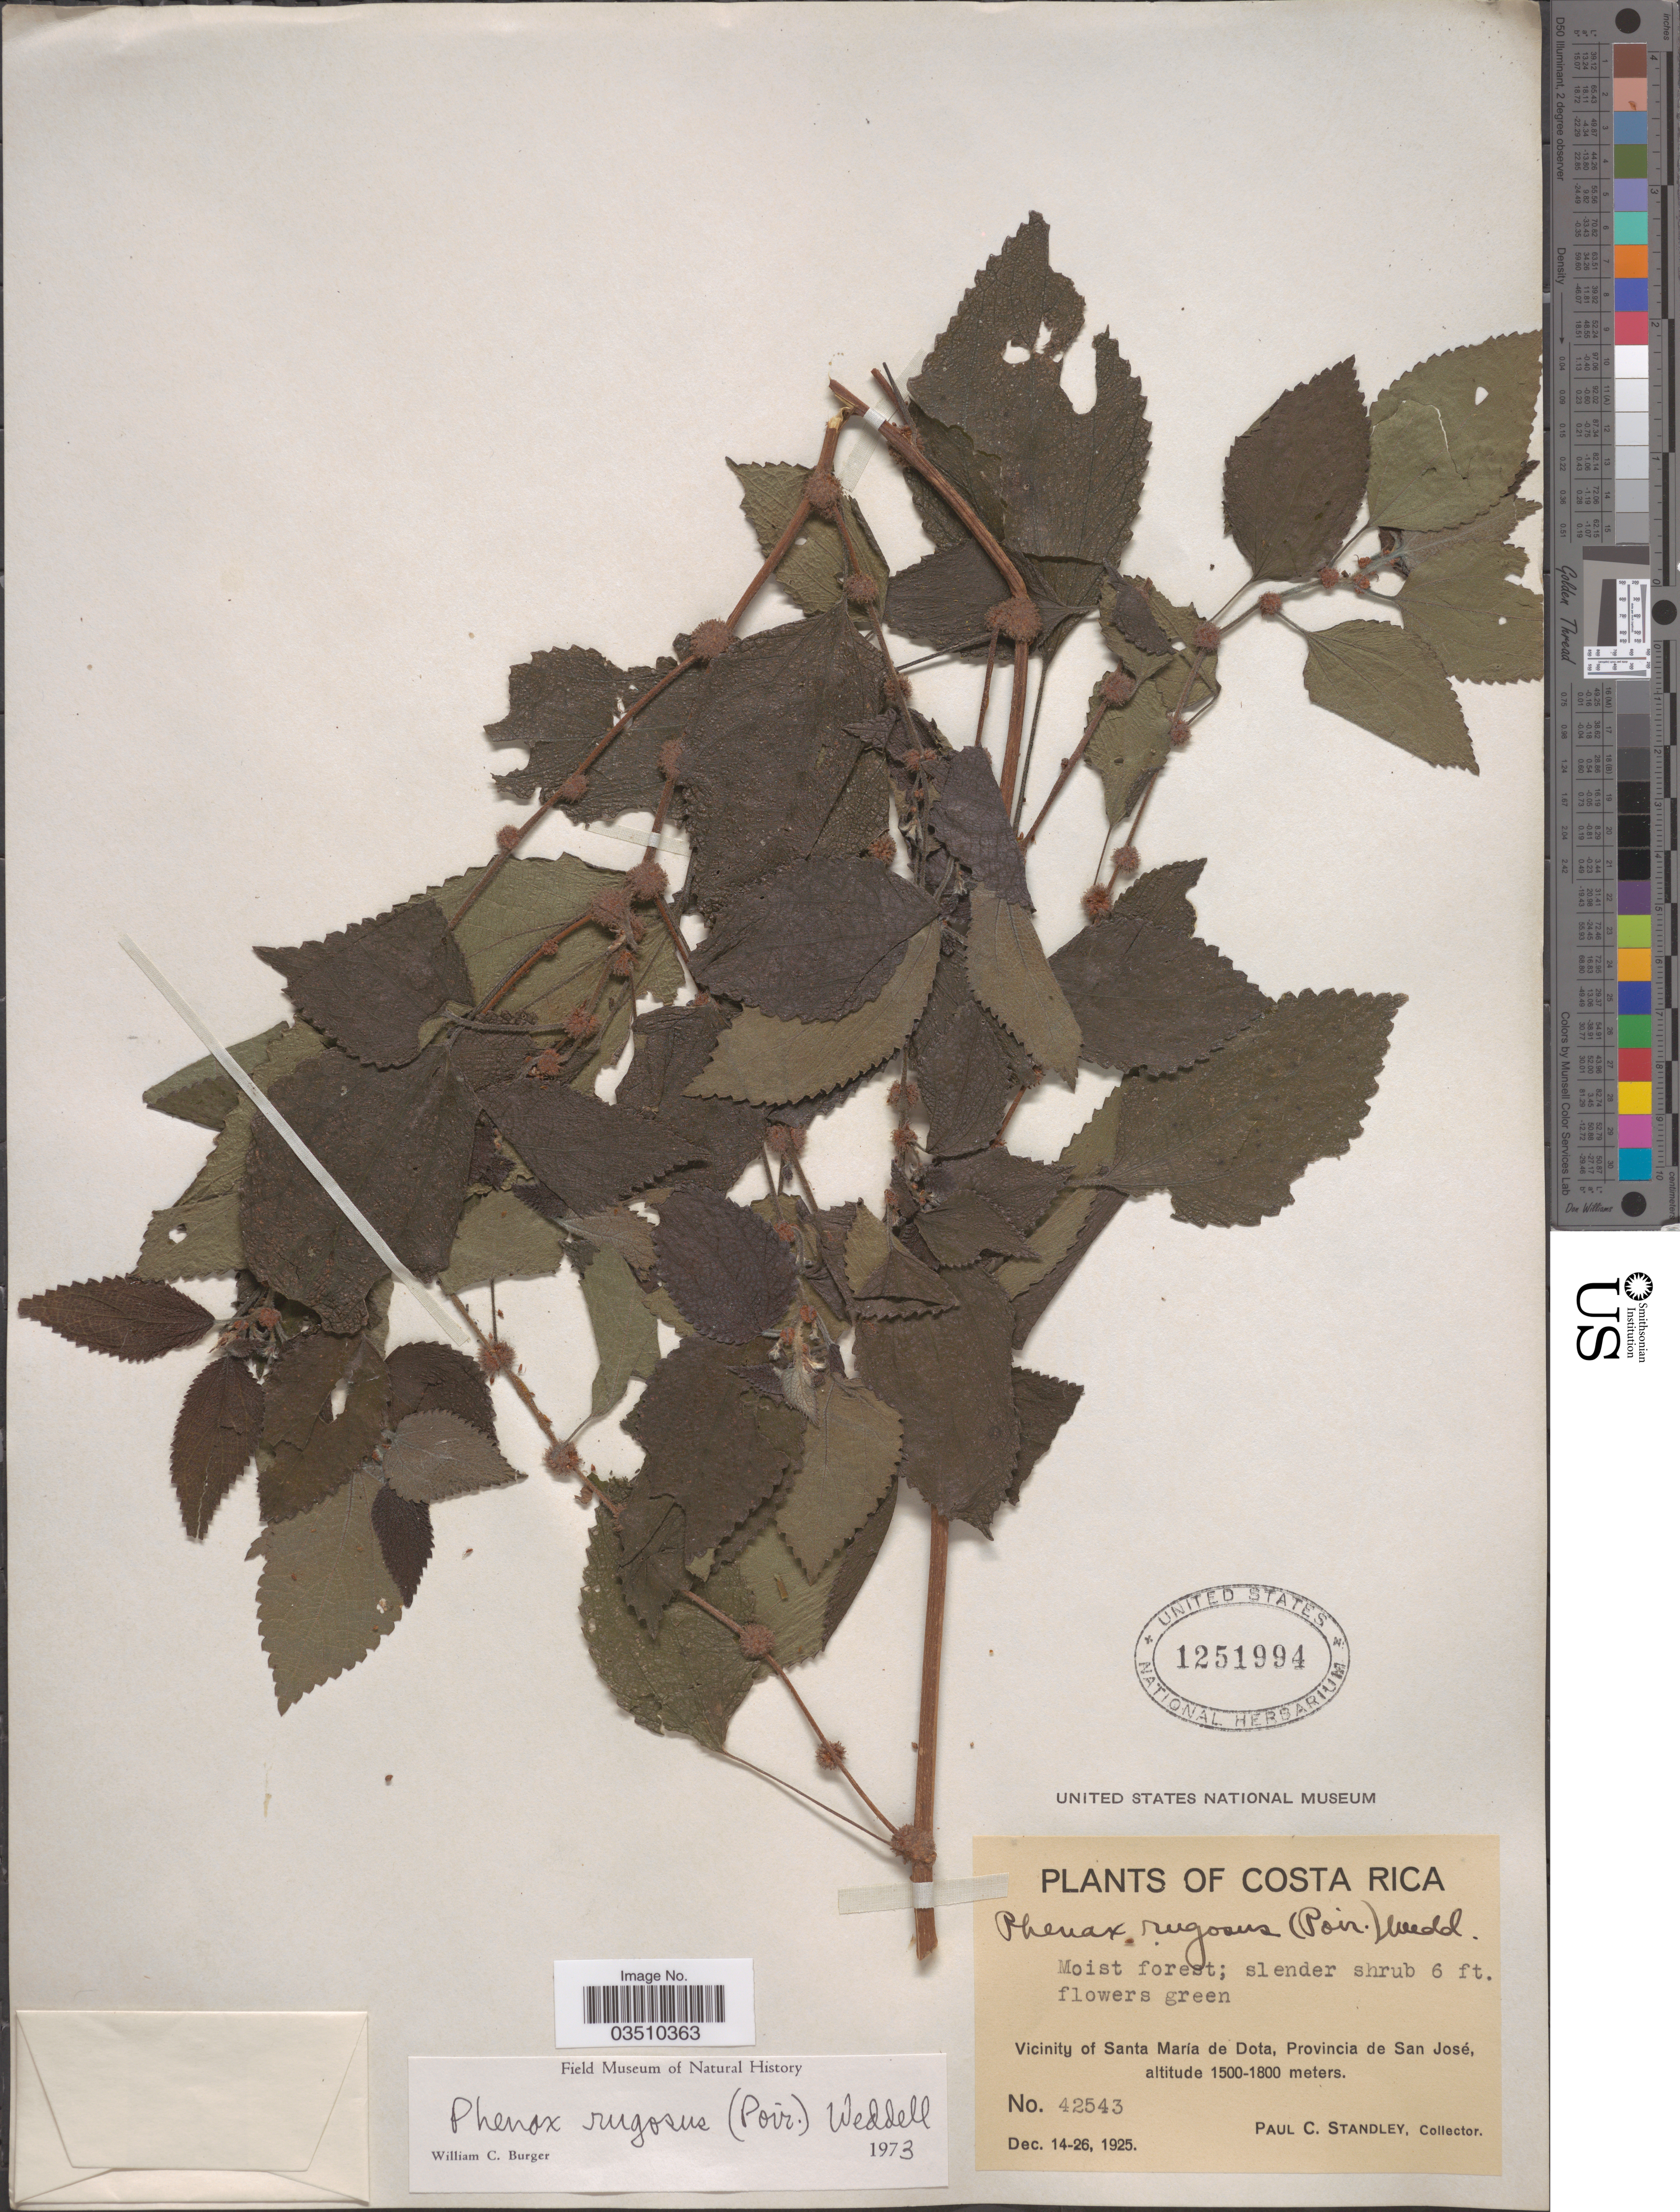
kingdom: Plantae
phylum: Tracheophyta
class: Magnoliopsida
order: Rosales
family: Urticaceae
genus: Phenax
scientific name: Phenax rugosus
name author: (Poir.) Wedd.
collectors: P. C. Standley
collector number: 42543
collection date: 1925-12-14/1925-12-26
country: Costa Rica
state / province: San José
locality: Vicinity of Santa María de Dota.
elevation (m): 1500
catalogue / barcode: US 1251994